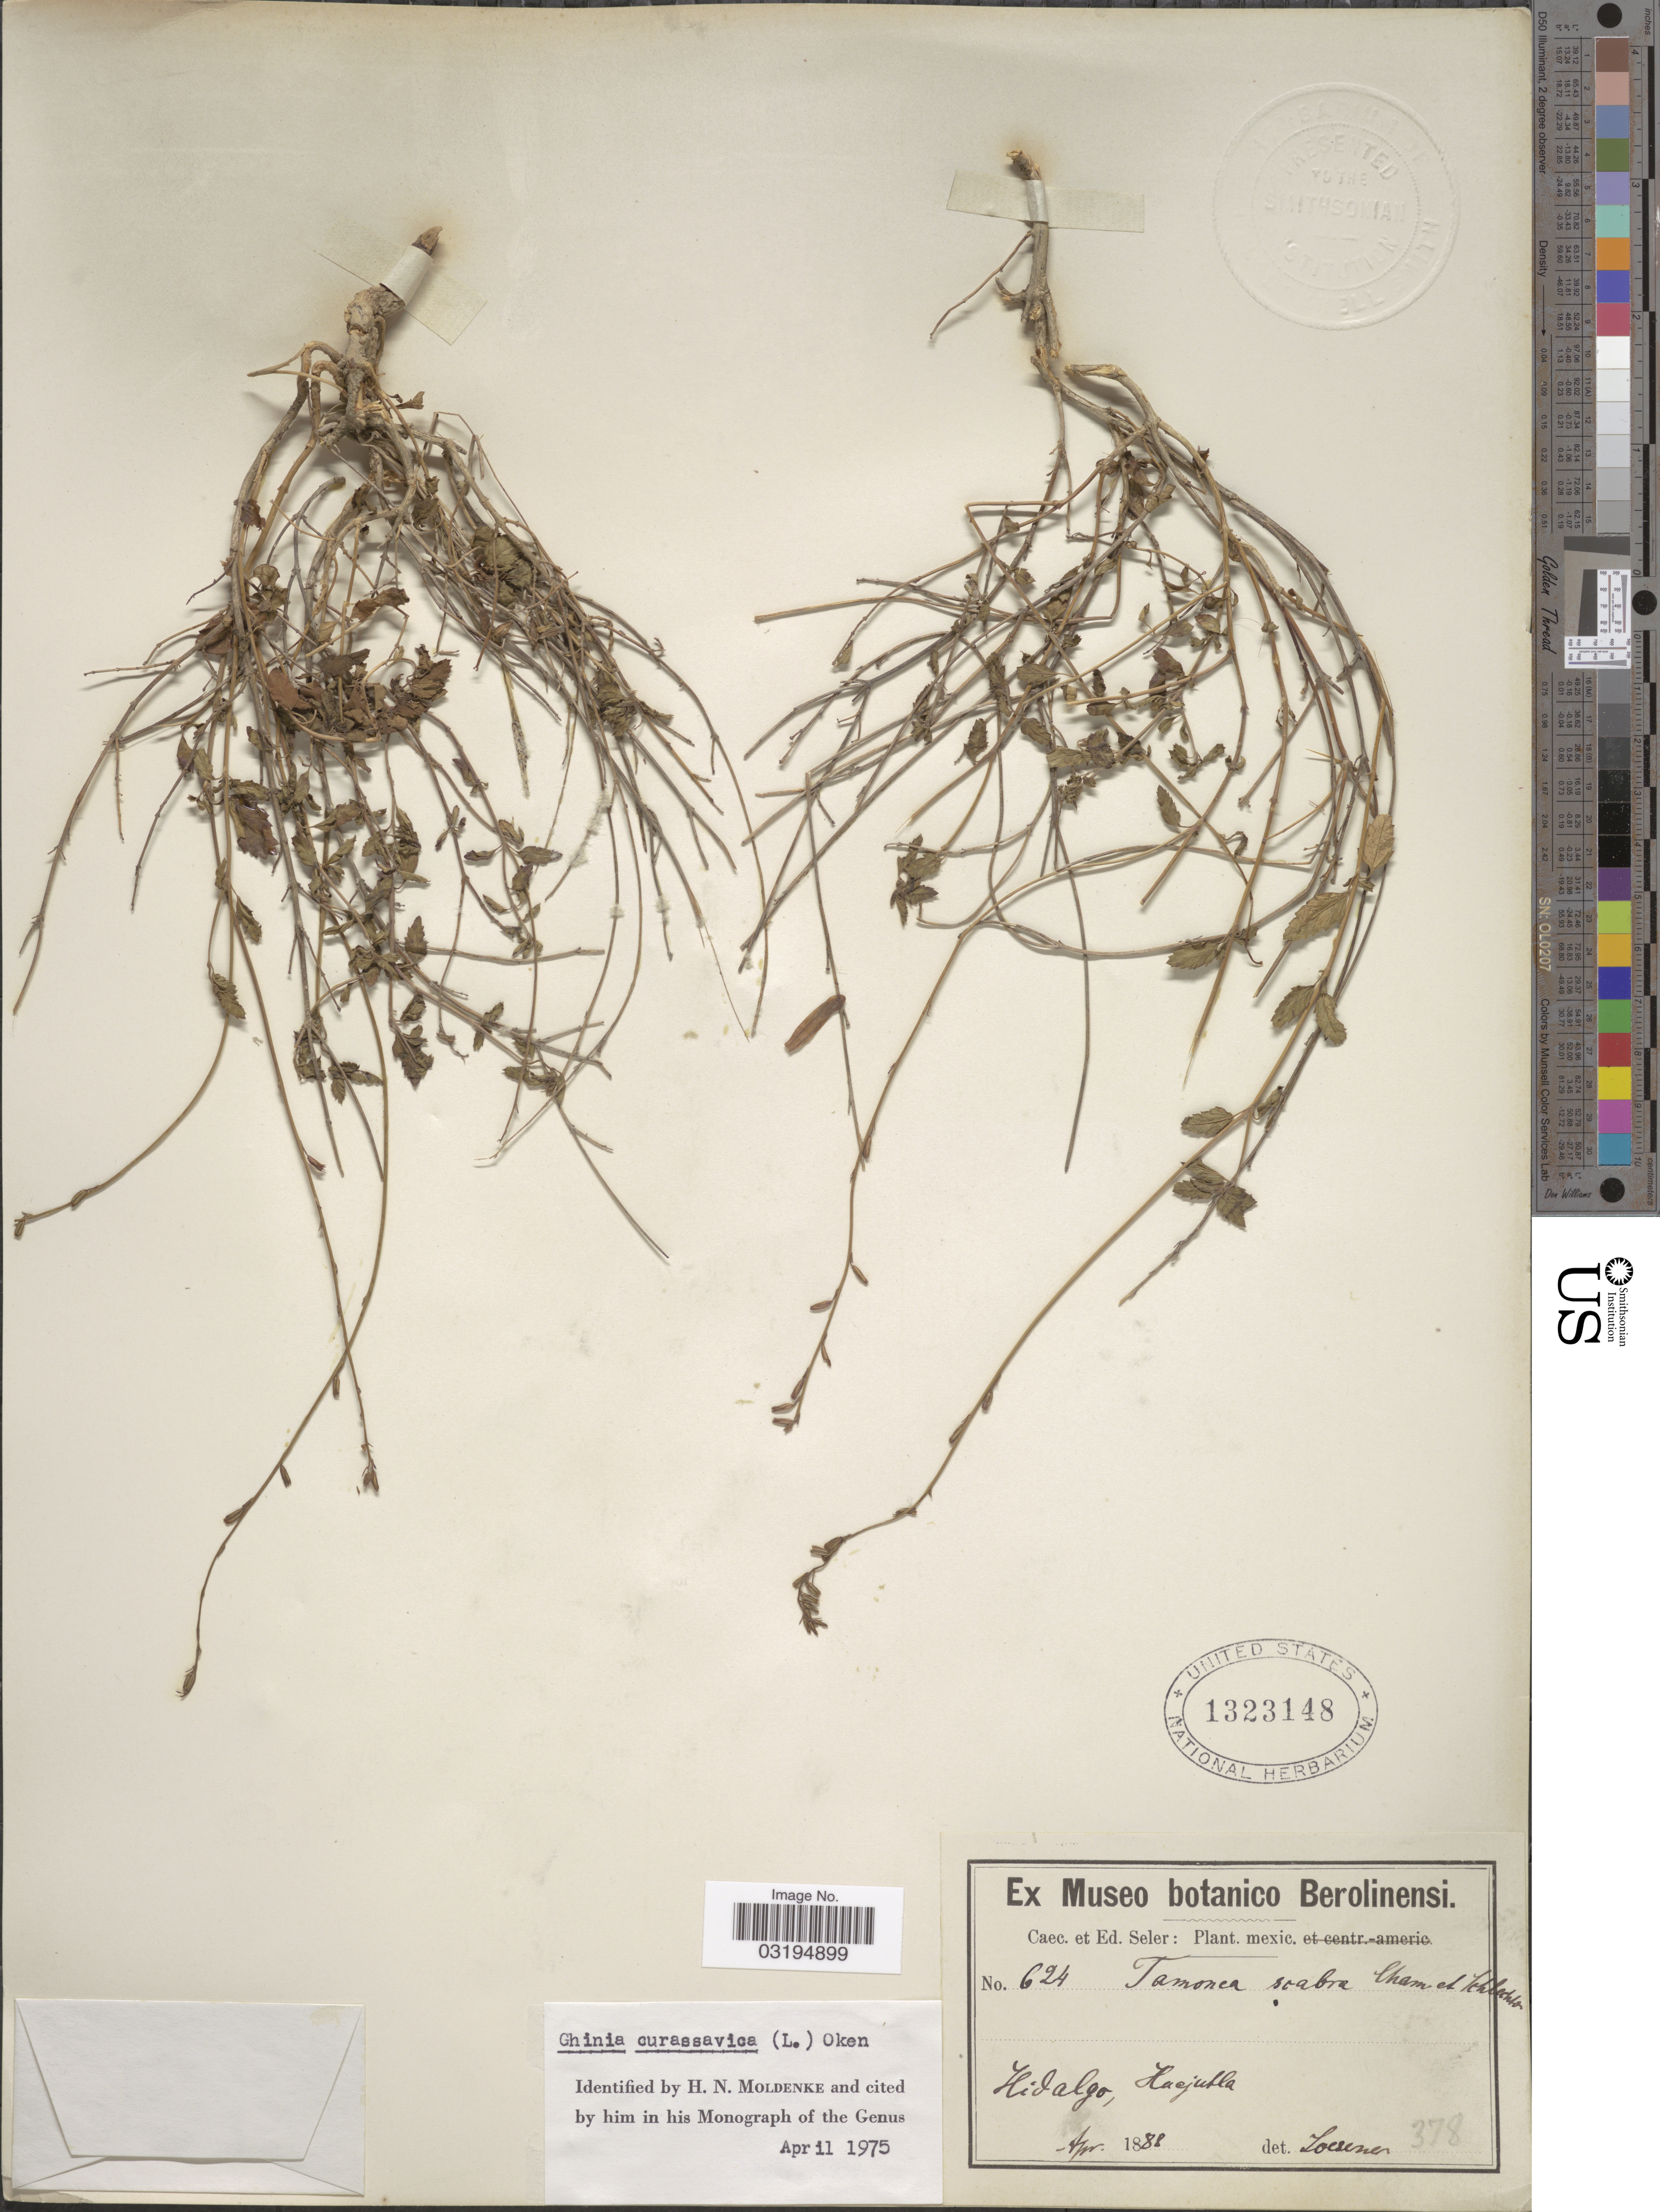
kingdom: Plantae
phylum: Tracheophyta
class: Magnoliopsida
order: Lamiales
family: Verbenaceae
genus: Tamonea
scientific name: Tamonea curassavica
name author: (L.) Pers.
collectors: ex Caec. et Ed Seler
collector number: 624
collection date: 1888-04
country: Mexico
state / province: Hidalgo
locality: Huejutla.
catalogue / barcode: US 1323148